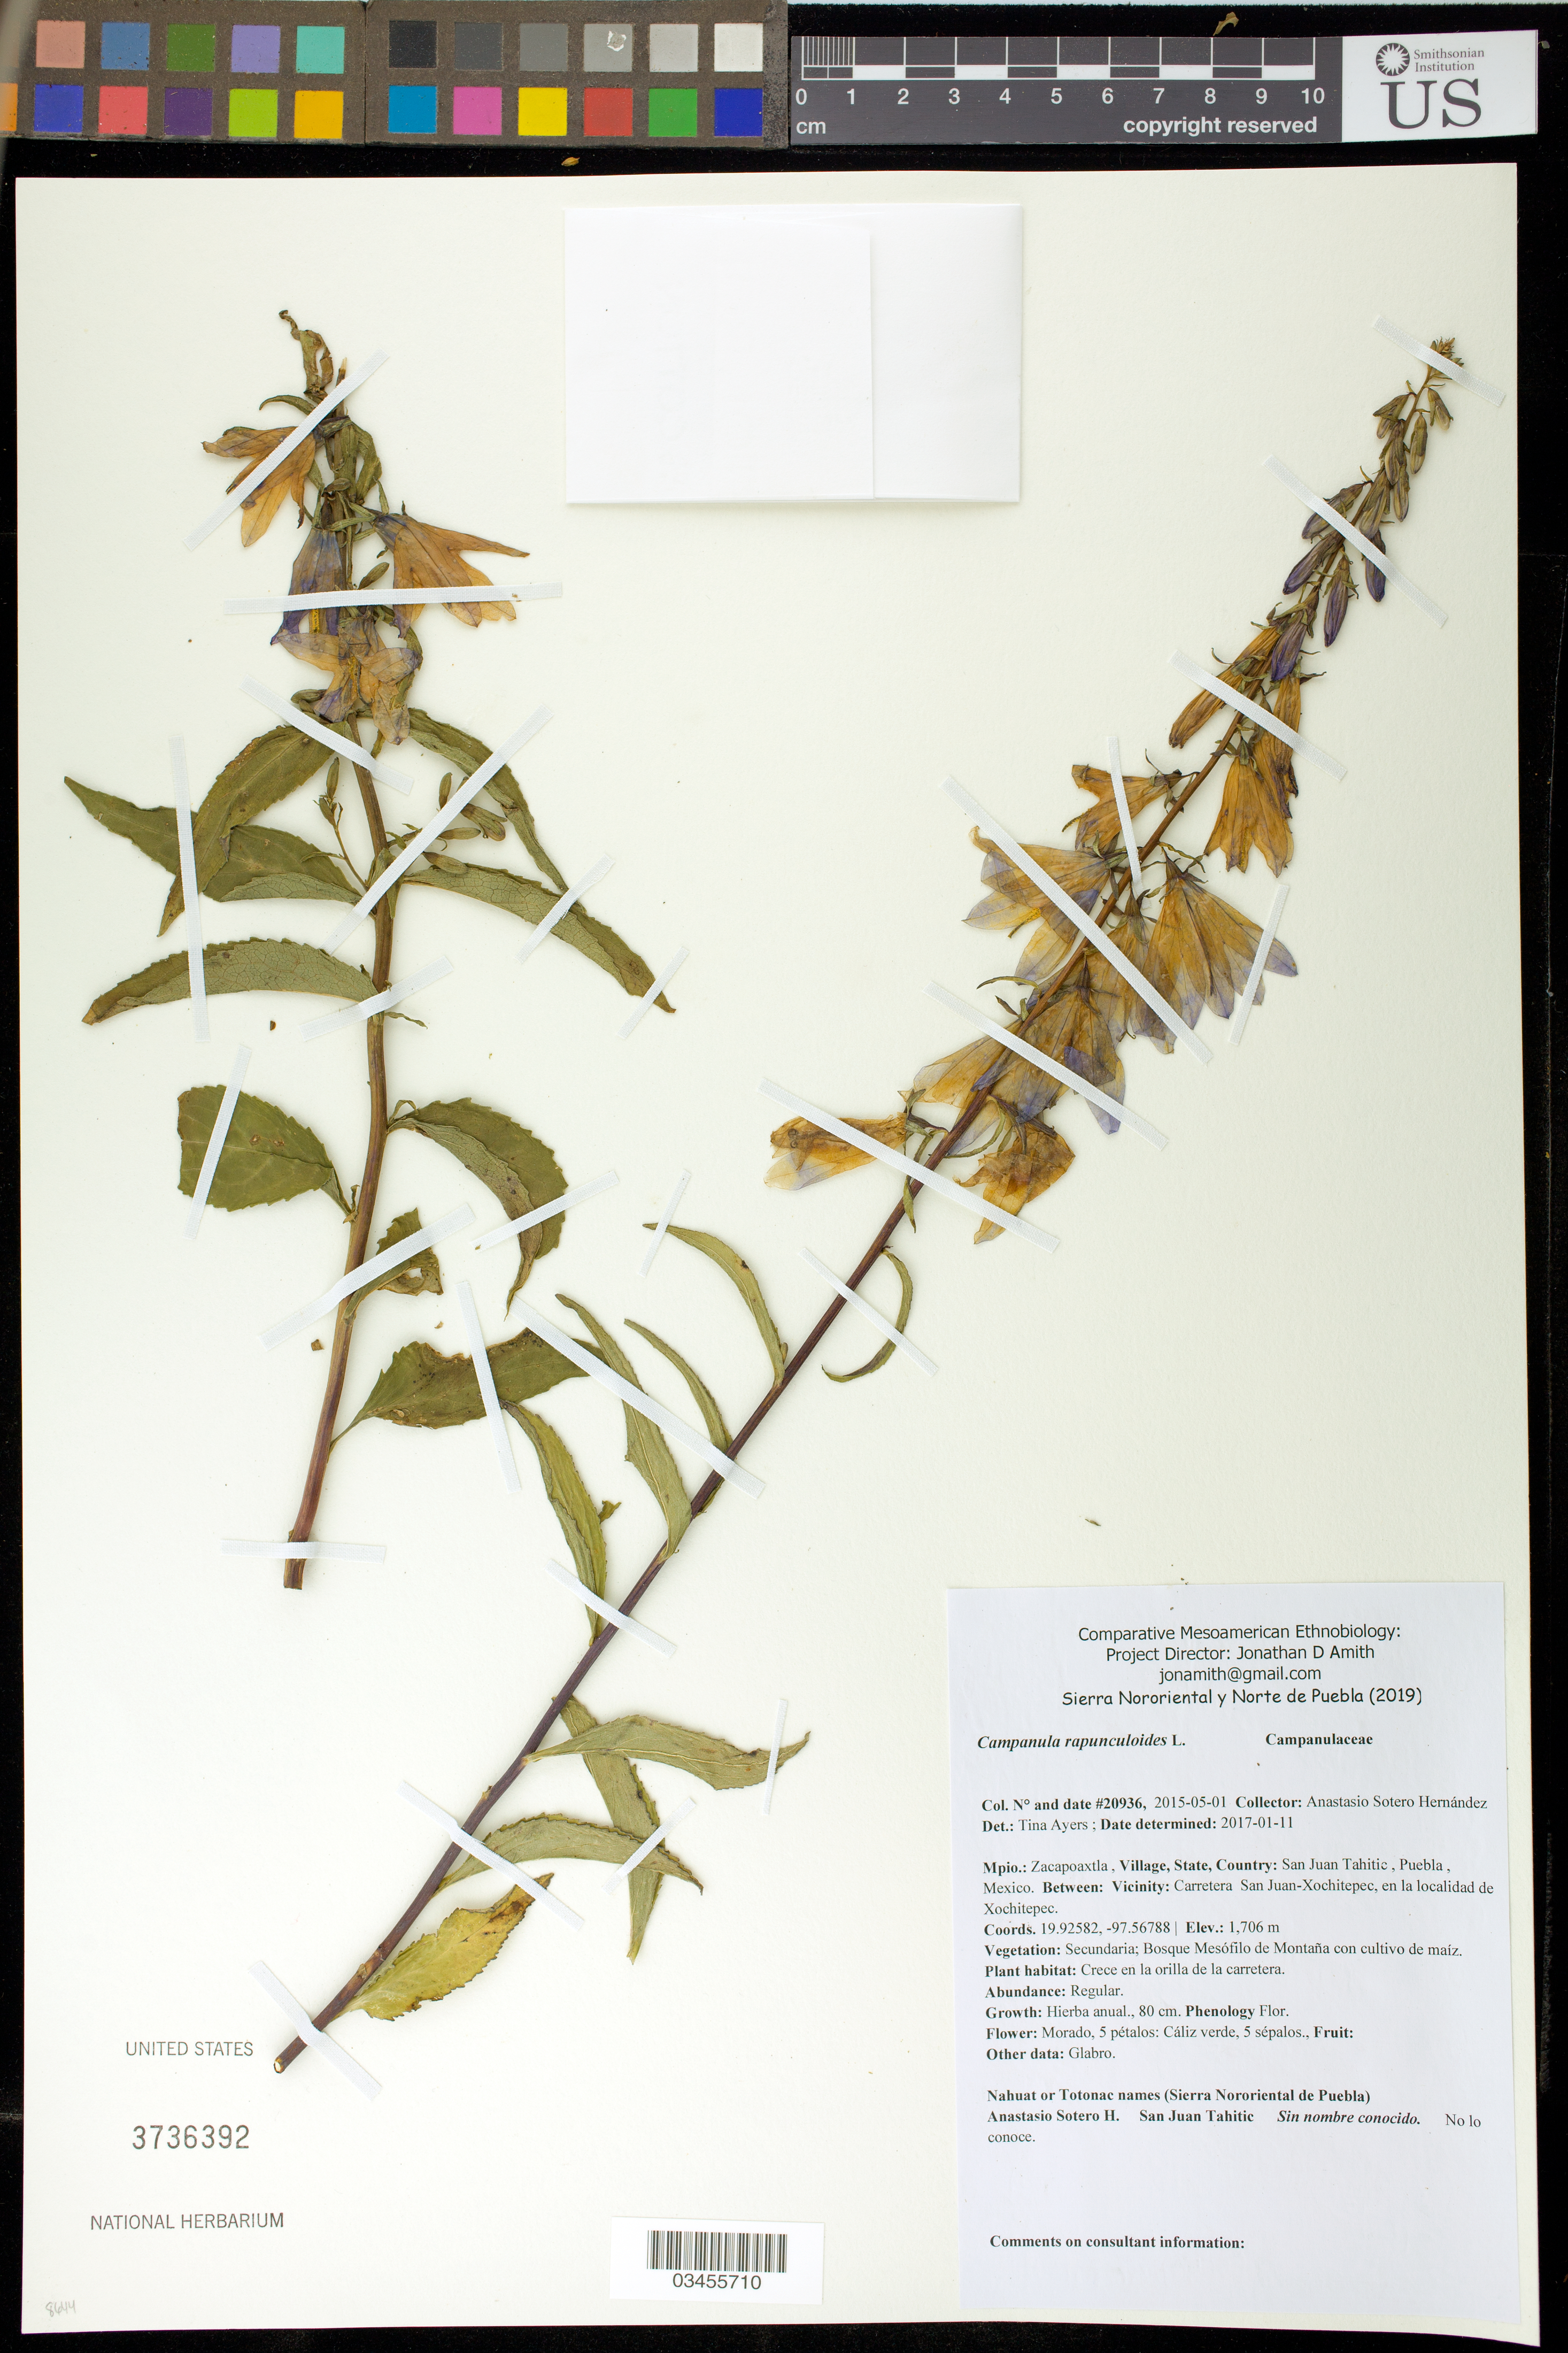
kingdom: Plantae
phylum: Tracheophyta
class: Magnoliopsida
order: Asterales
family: Campanulaceae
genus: Campanula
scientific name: Campanula rapunculoides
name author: L.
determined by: Ayers, Tina J.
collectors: A. Sotero H.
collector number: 20936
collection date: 2015-05-01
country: México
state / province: Puebla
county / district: Zacapoaxtla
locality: PUEBLO: San Juan Tahitic; LOCALIDAD EXACTA: Carretera San Juan-Xochitepec, en la localidad de Xochitepec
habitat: Bosque mesófilo de montaña con cultivo de maíz | Crece en la orilla de la carretera.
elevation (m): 1706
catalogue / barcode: US 3736392